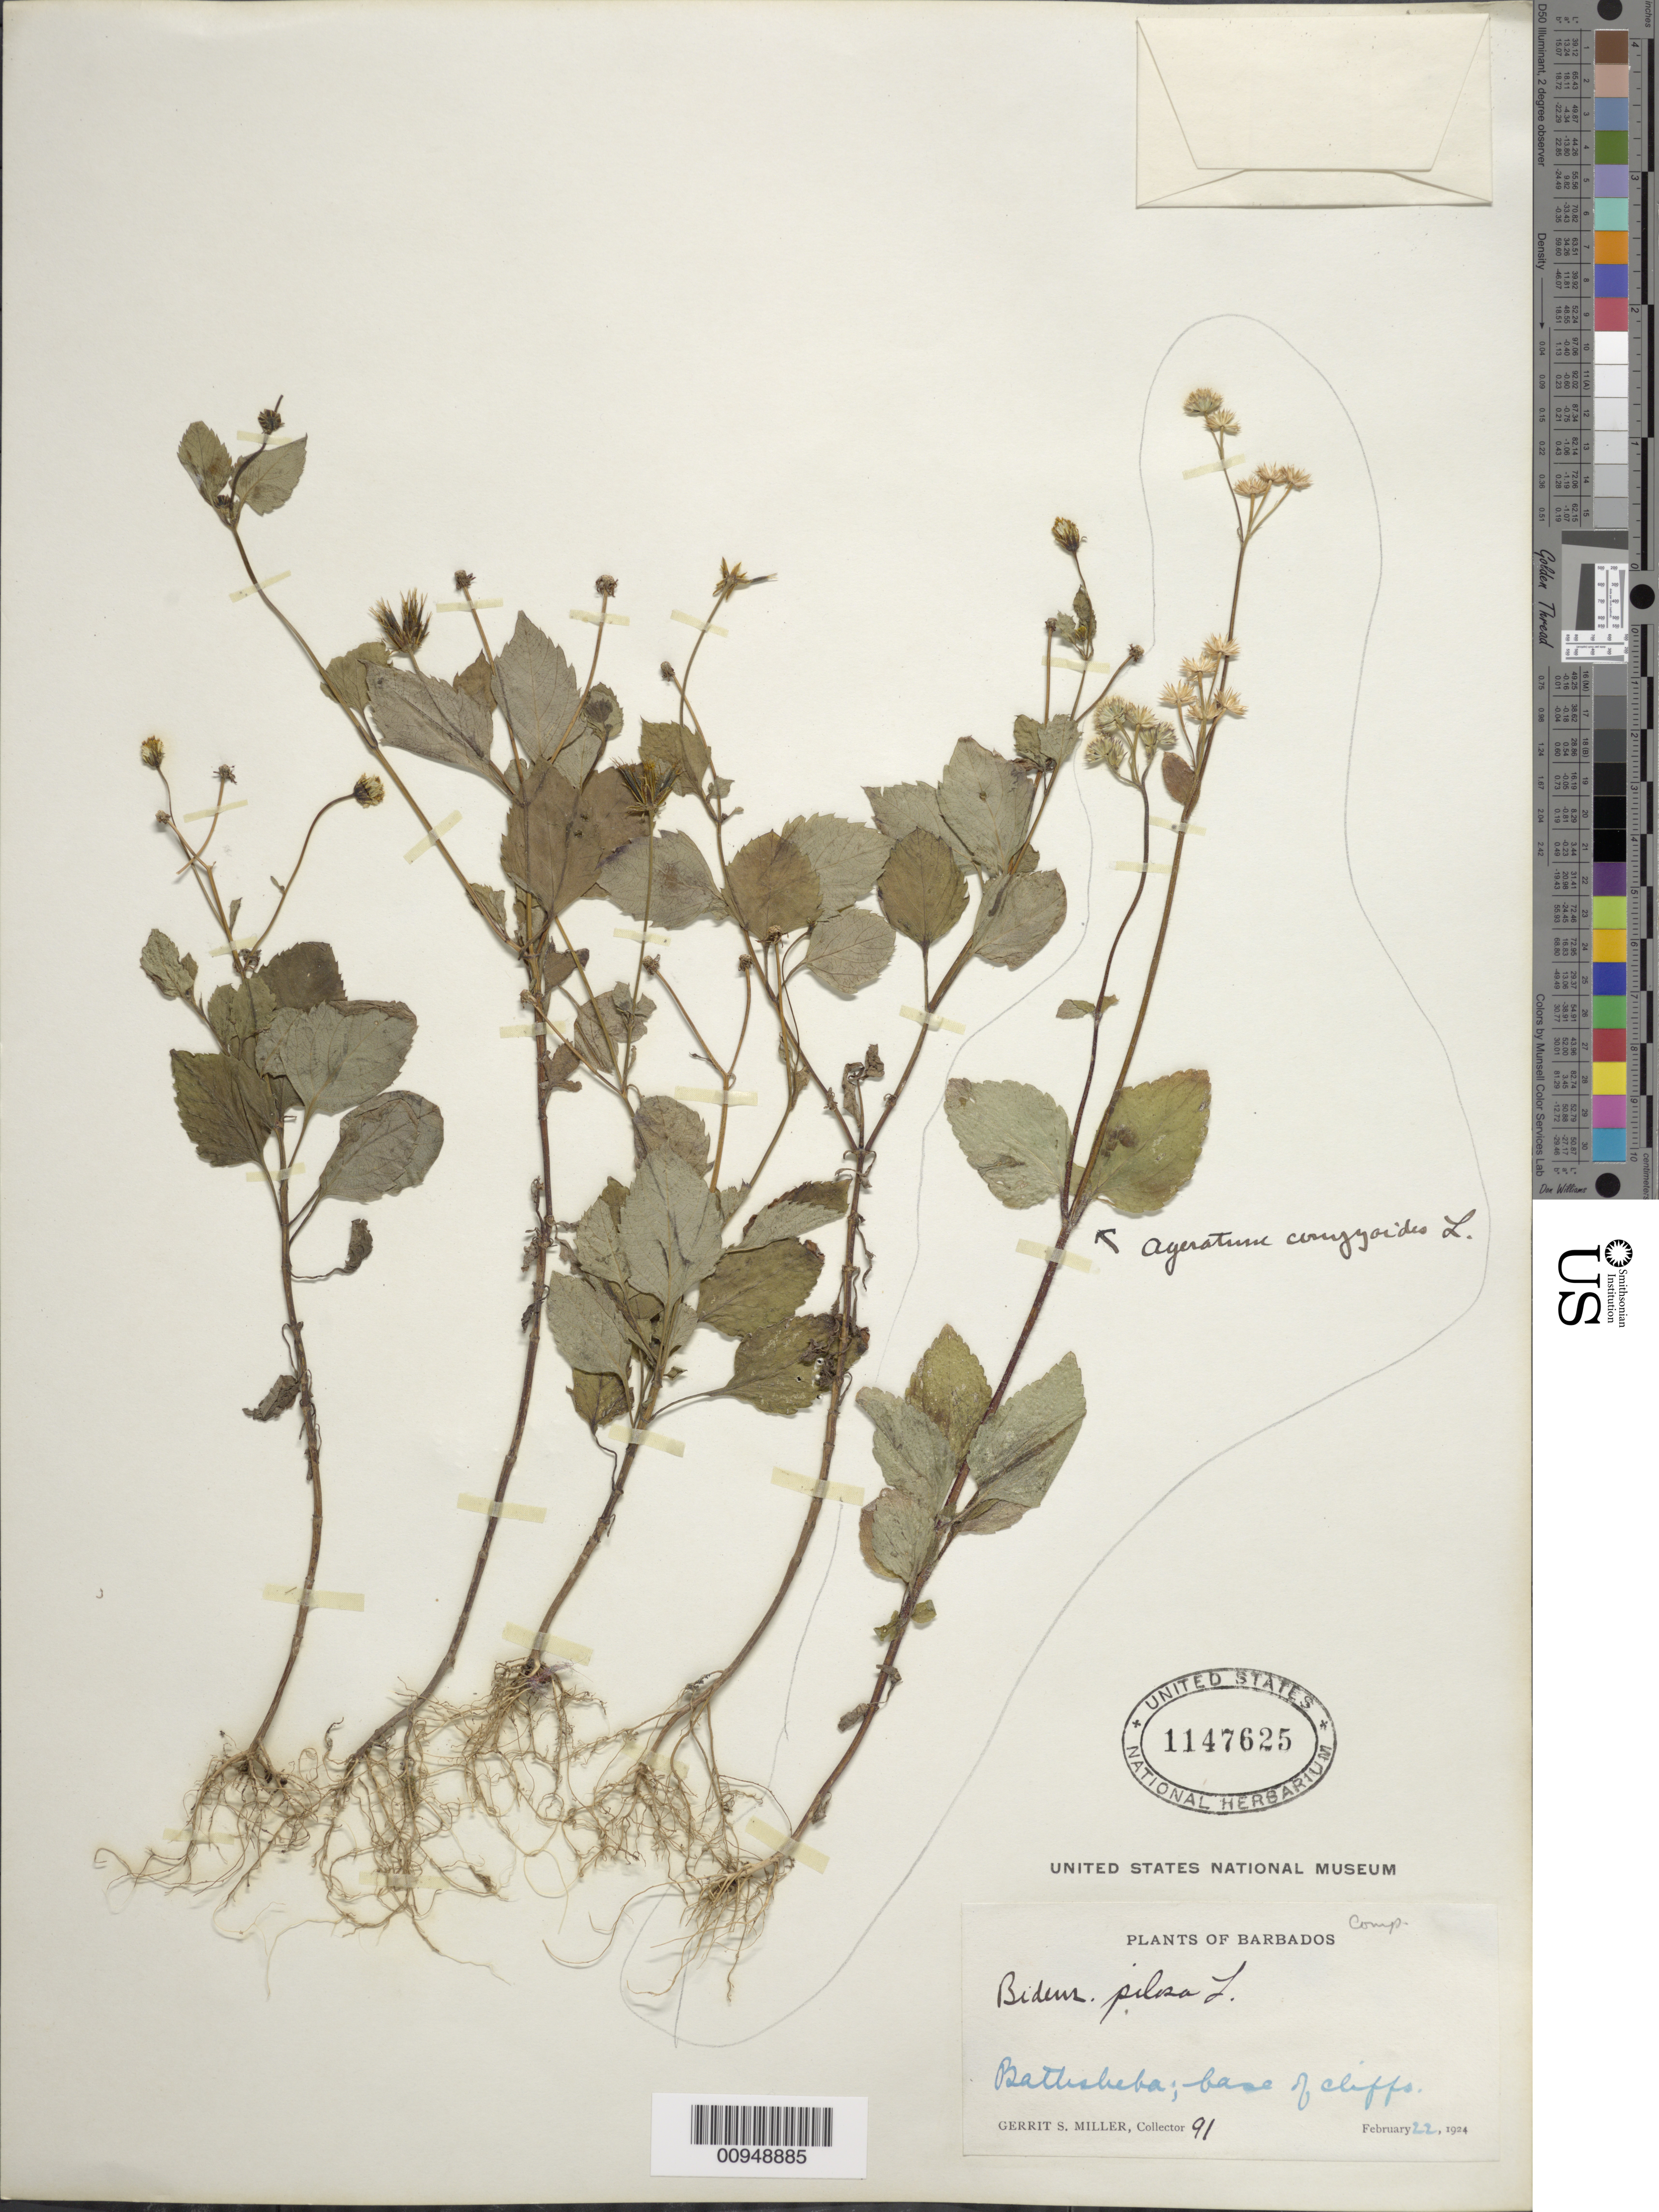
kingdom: Plantae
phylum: Tracheophyta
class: Magnoliopsida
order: Asterales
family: Asteraceae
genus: Bidens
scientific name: Bidens pilosa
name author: L.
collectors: G. S. Miller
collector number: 91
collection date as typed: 22 Feb 1924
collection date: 1924-02-22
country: Barbados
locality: "Bathisbeba", base of cliffs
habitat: Base of cliffs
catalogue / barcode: US 1147625